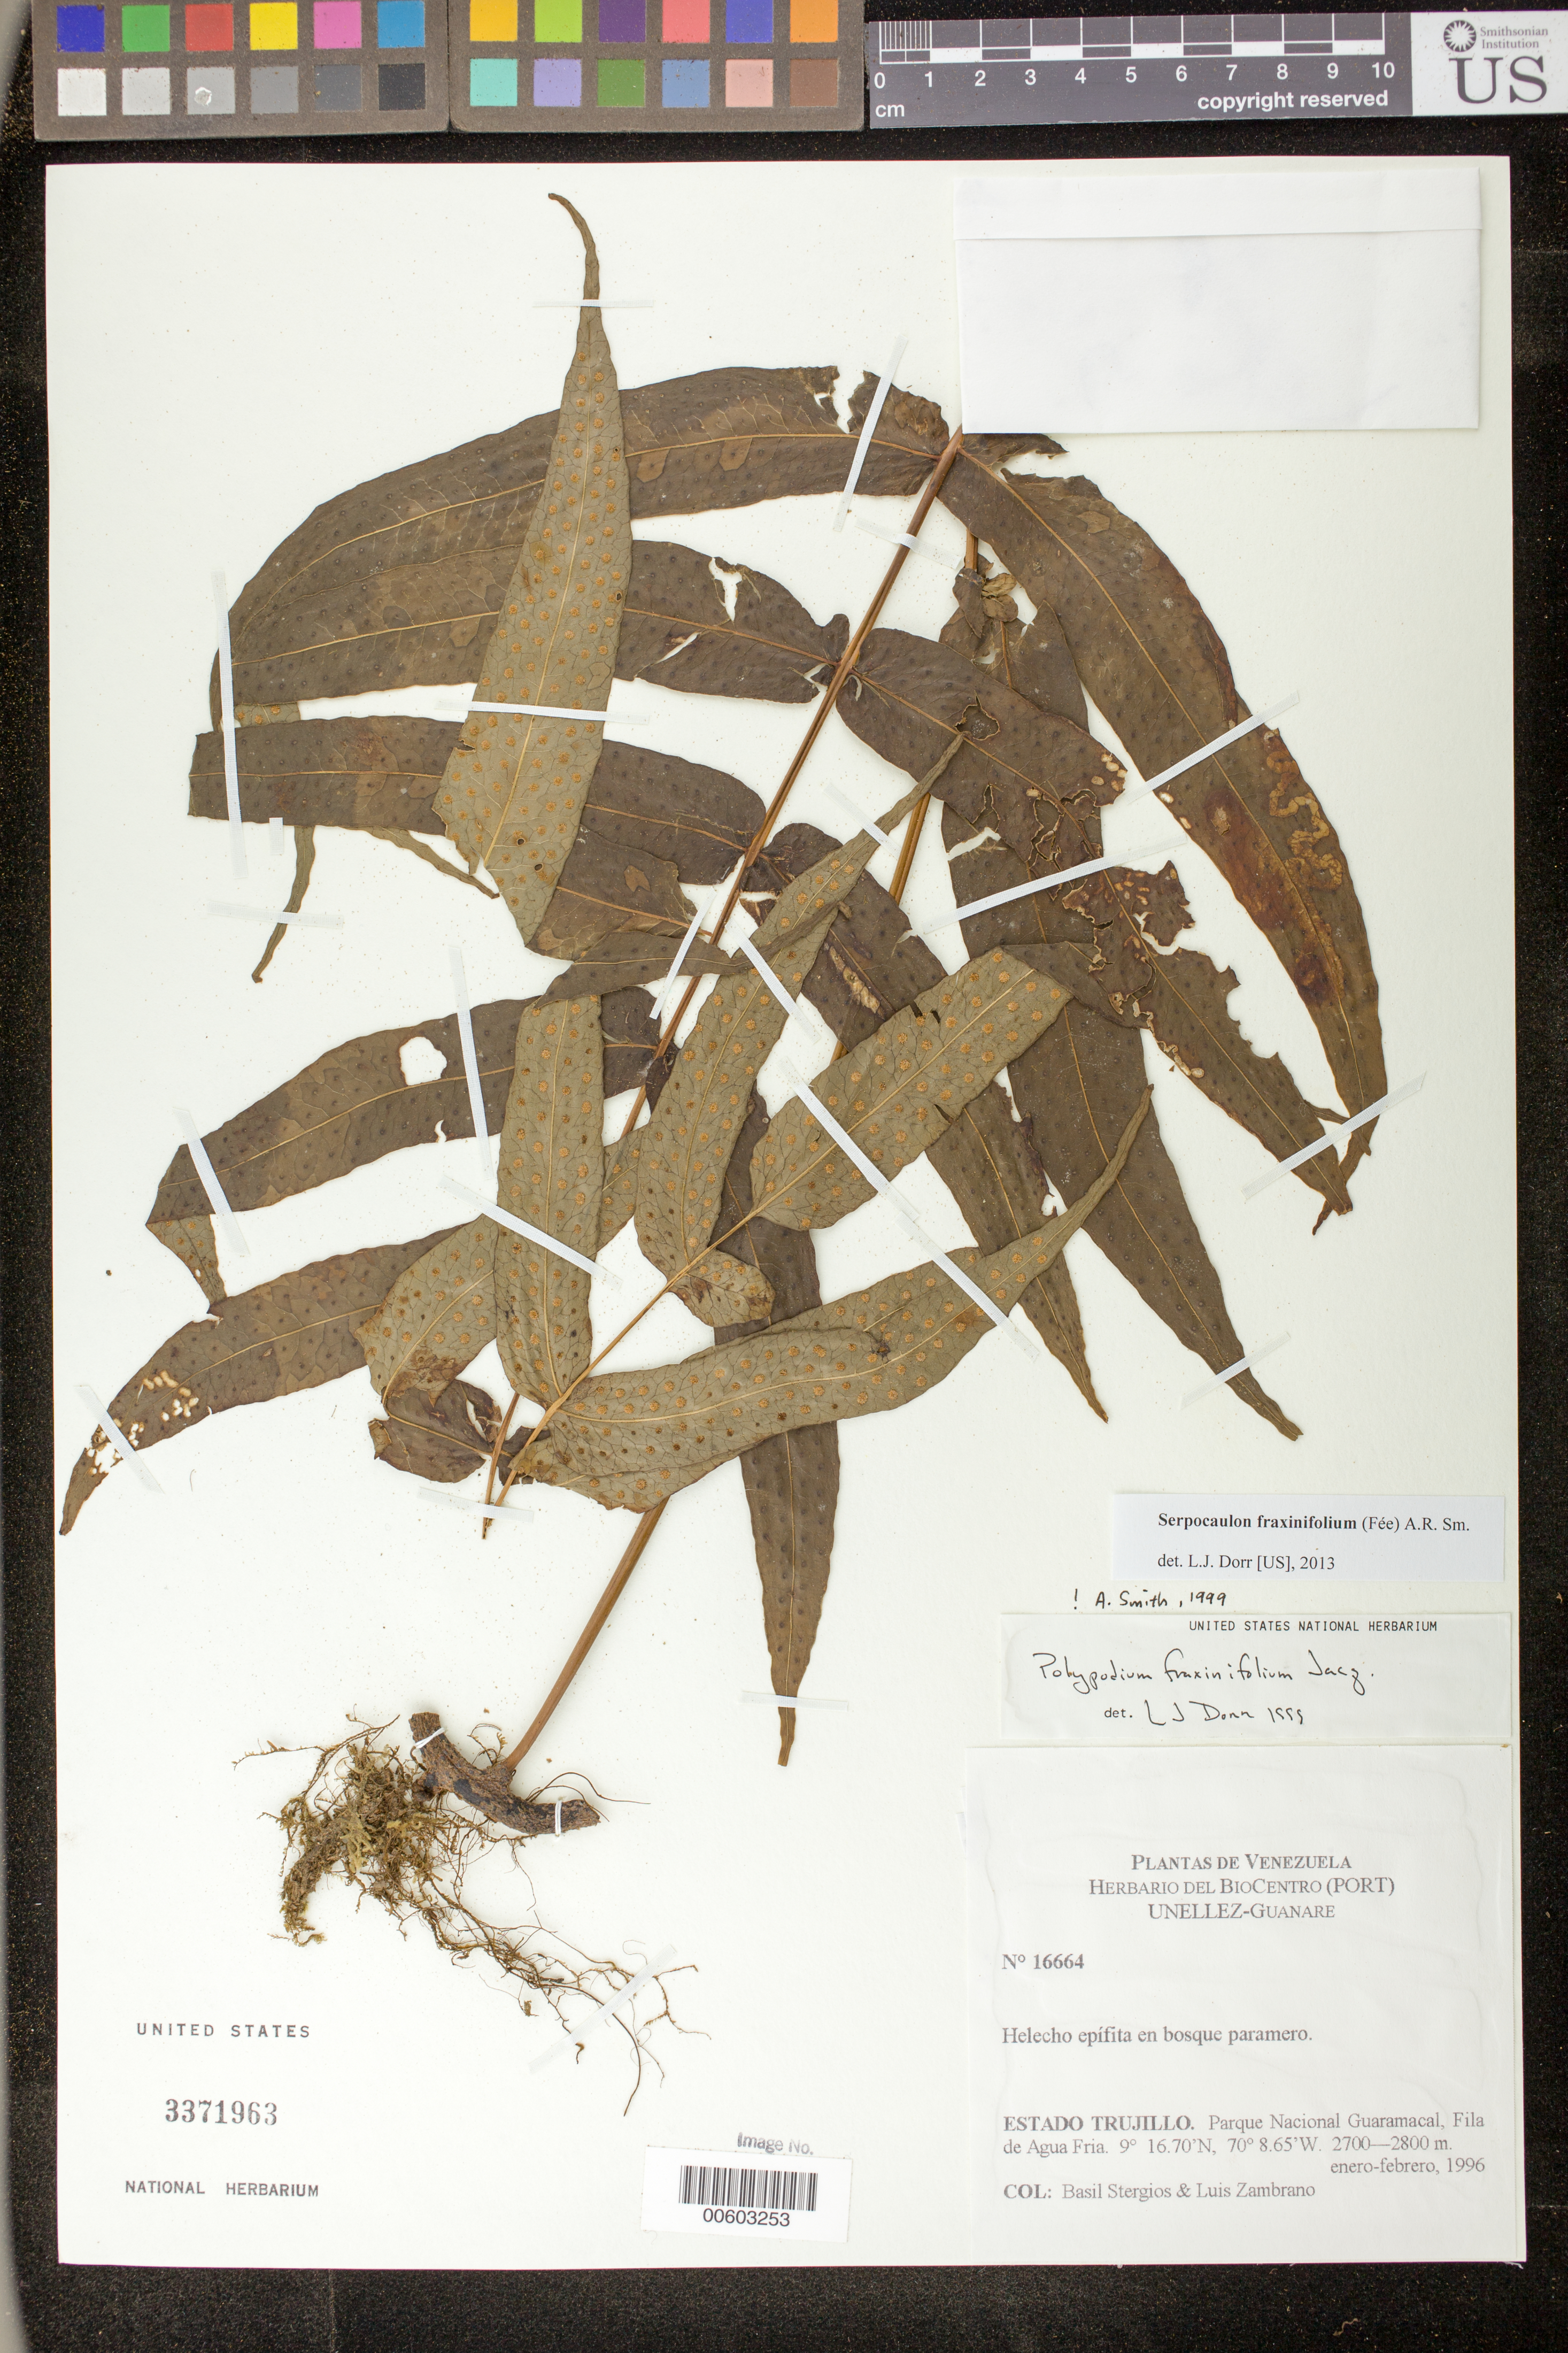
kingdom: Plantae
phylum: Tracheophyta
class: Polypodiopsida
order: Polypodiales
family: Polypodiaceae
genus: Serpocaulon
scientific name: Serpocaulon fraxinifolium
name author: (Jacq.) A.R. Sm.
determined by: Dorr, L. J., (BOT), Smithsonian Institution - National Museum of Natural History (UNITED STATES)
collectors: B. G. Stergios & L. Zambrano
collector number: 16664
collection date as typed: Jan 1996 to -- Feb 1996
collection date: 1996-01/1996-02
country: Venezuela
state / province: Trujillo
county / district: Boconó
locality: Parque Nacional Guaramacal, Fila de Agua Fria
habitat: Bosque paramero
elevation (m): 2700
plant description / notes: PORT, US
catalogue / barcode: US 3371963